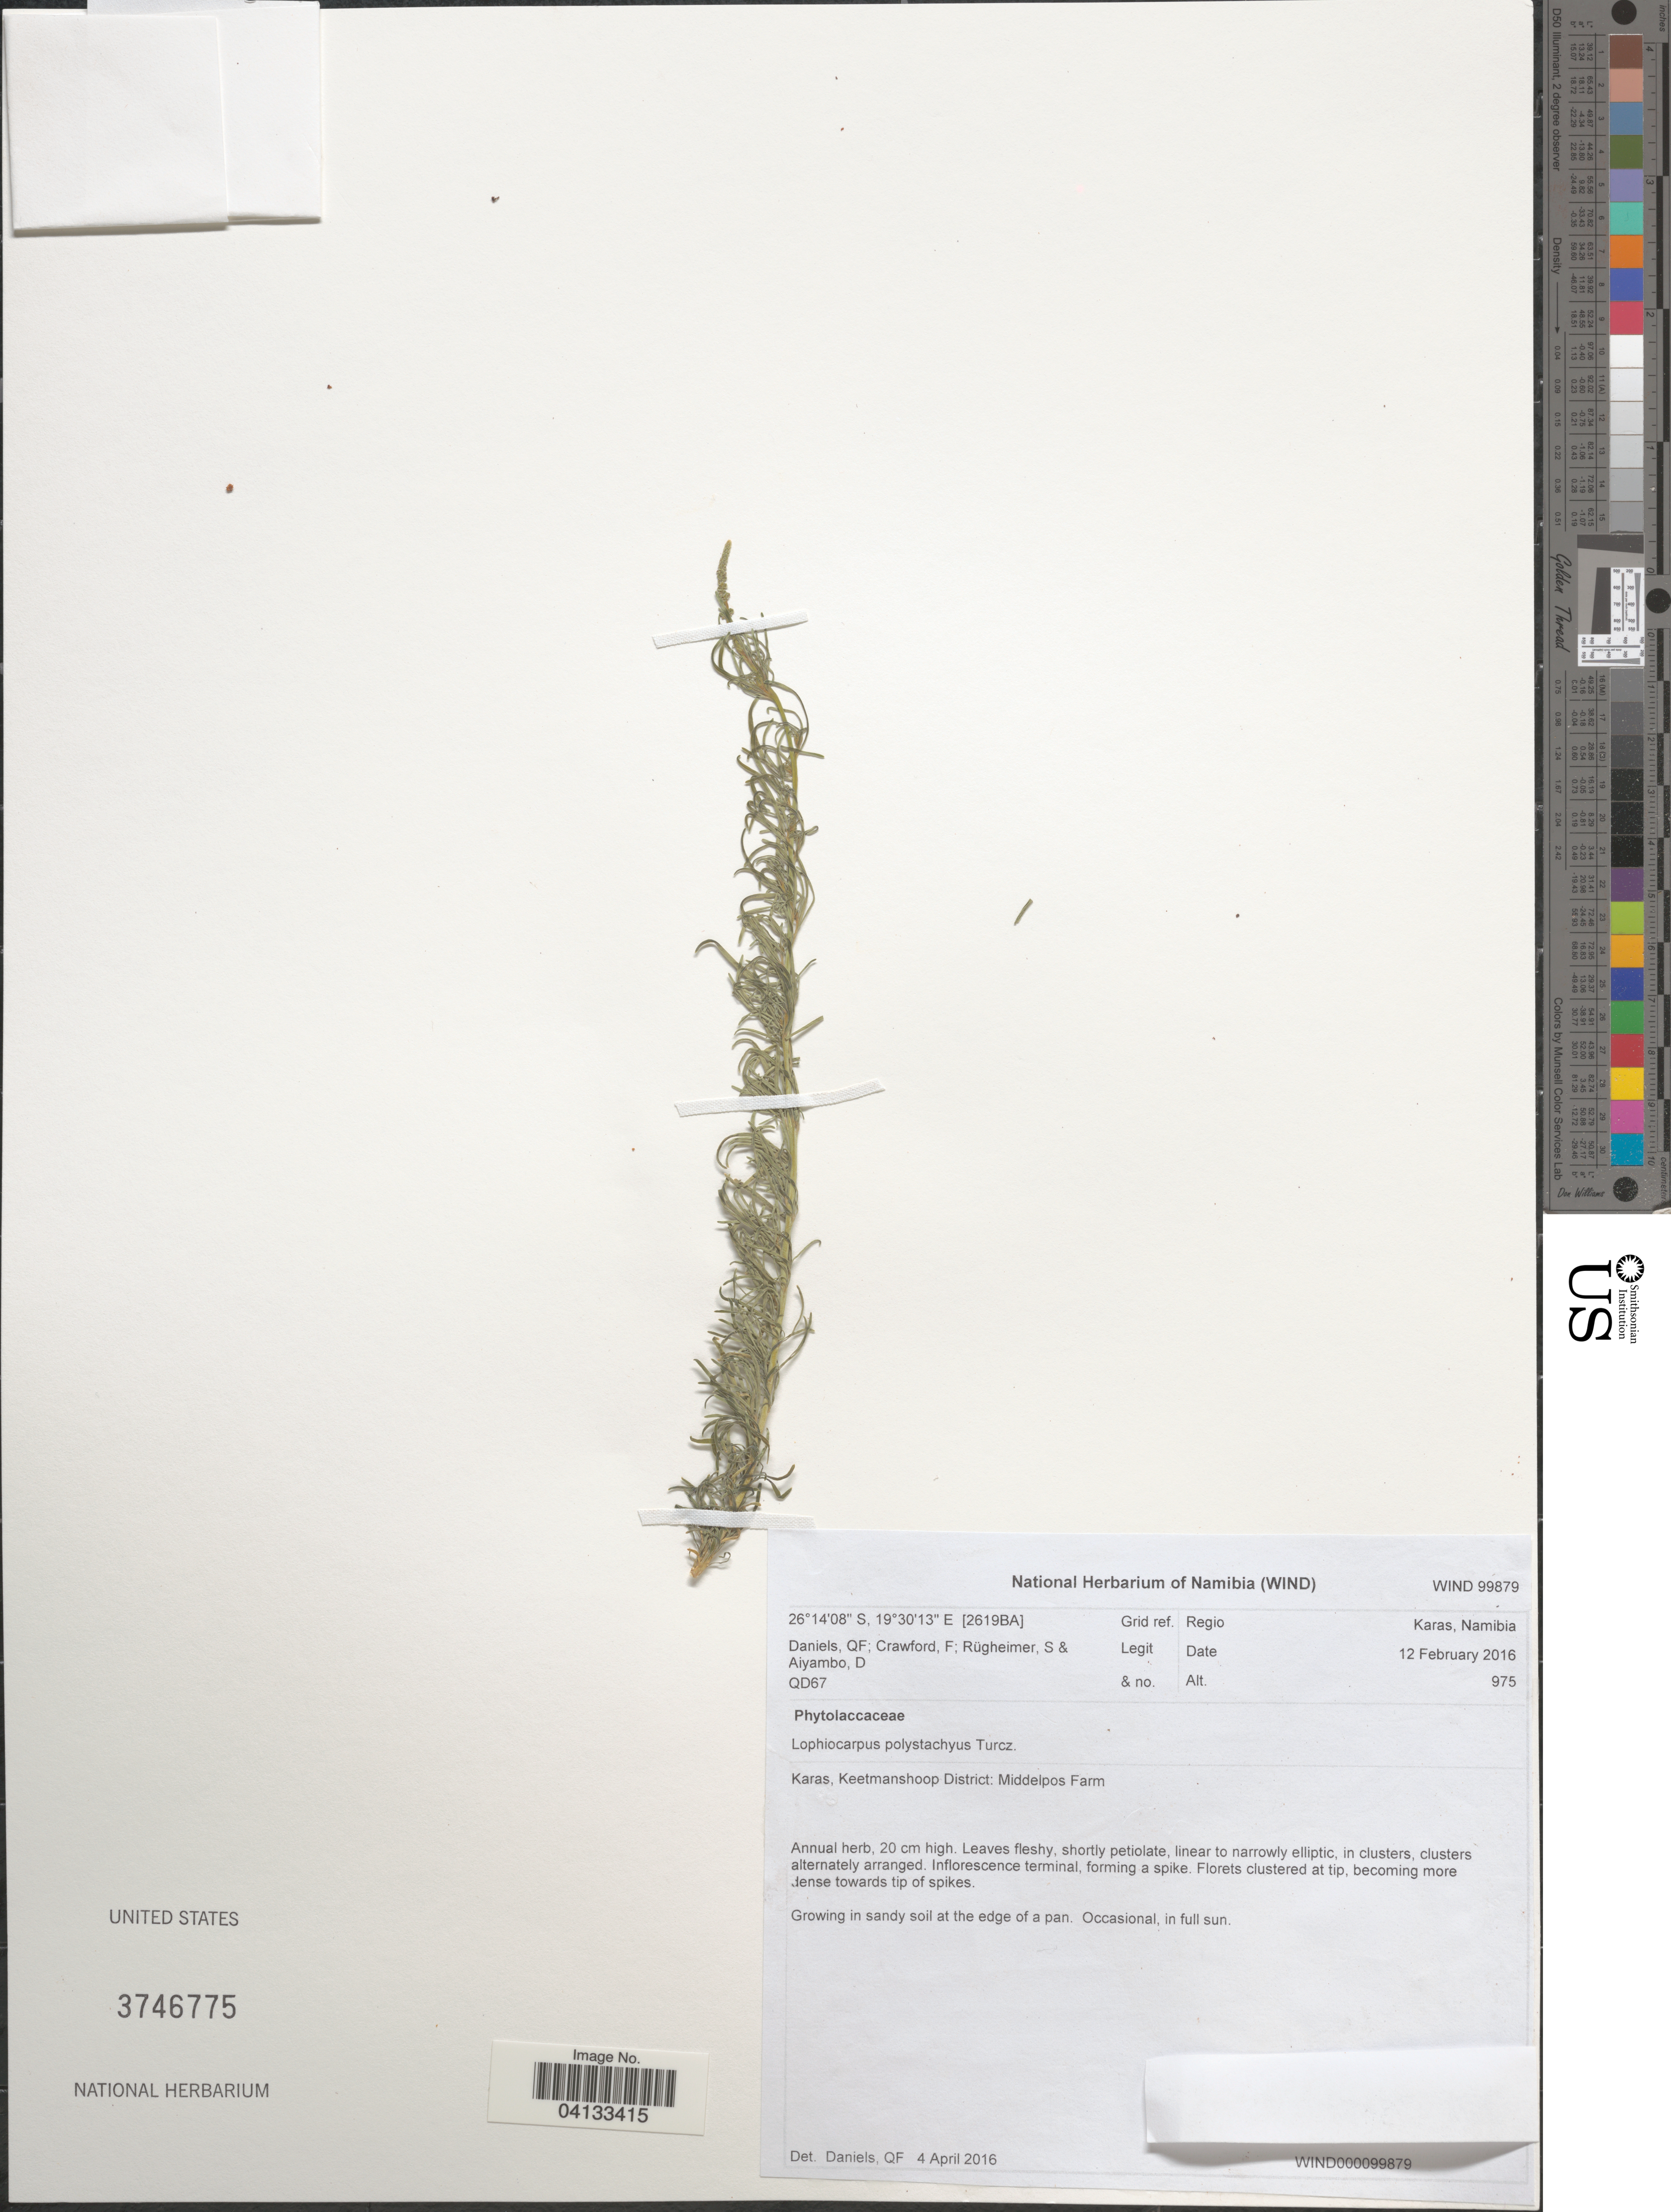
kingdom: Plantae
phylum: Tracheophyta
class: Magnoliopsida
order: Caryophyllales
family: Lophiocarpaceae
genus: Lophiocarpus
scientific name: Lophiocarpus polystachyus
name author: Turcz.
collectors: F. Crawford, S. Rugheimer & D. Aiyambo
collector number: QD67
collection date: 2016-02-12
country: Namibia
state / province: Karas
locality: Grid ref. Regio Karas. Keetmanshoop District: Middelpos Farm. [2619BA].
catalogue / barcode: US 3746775